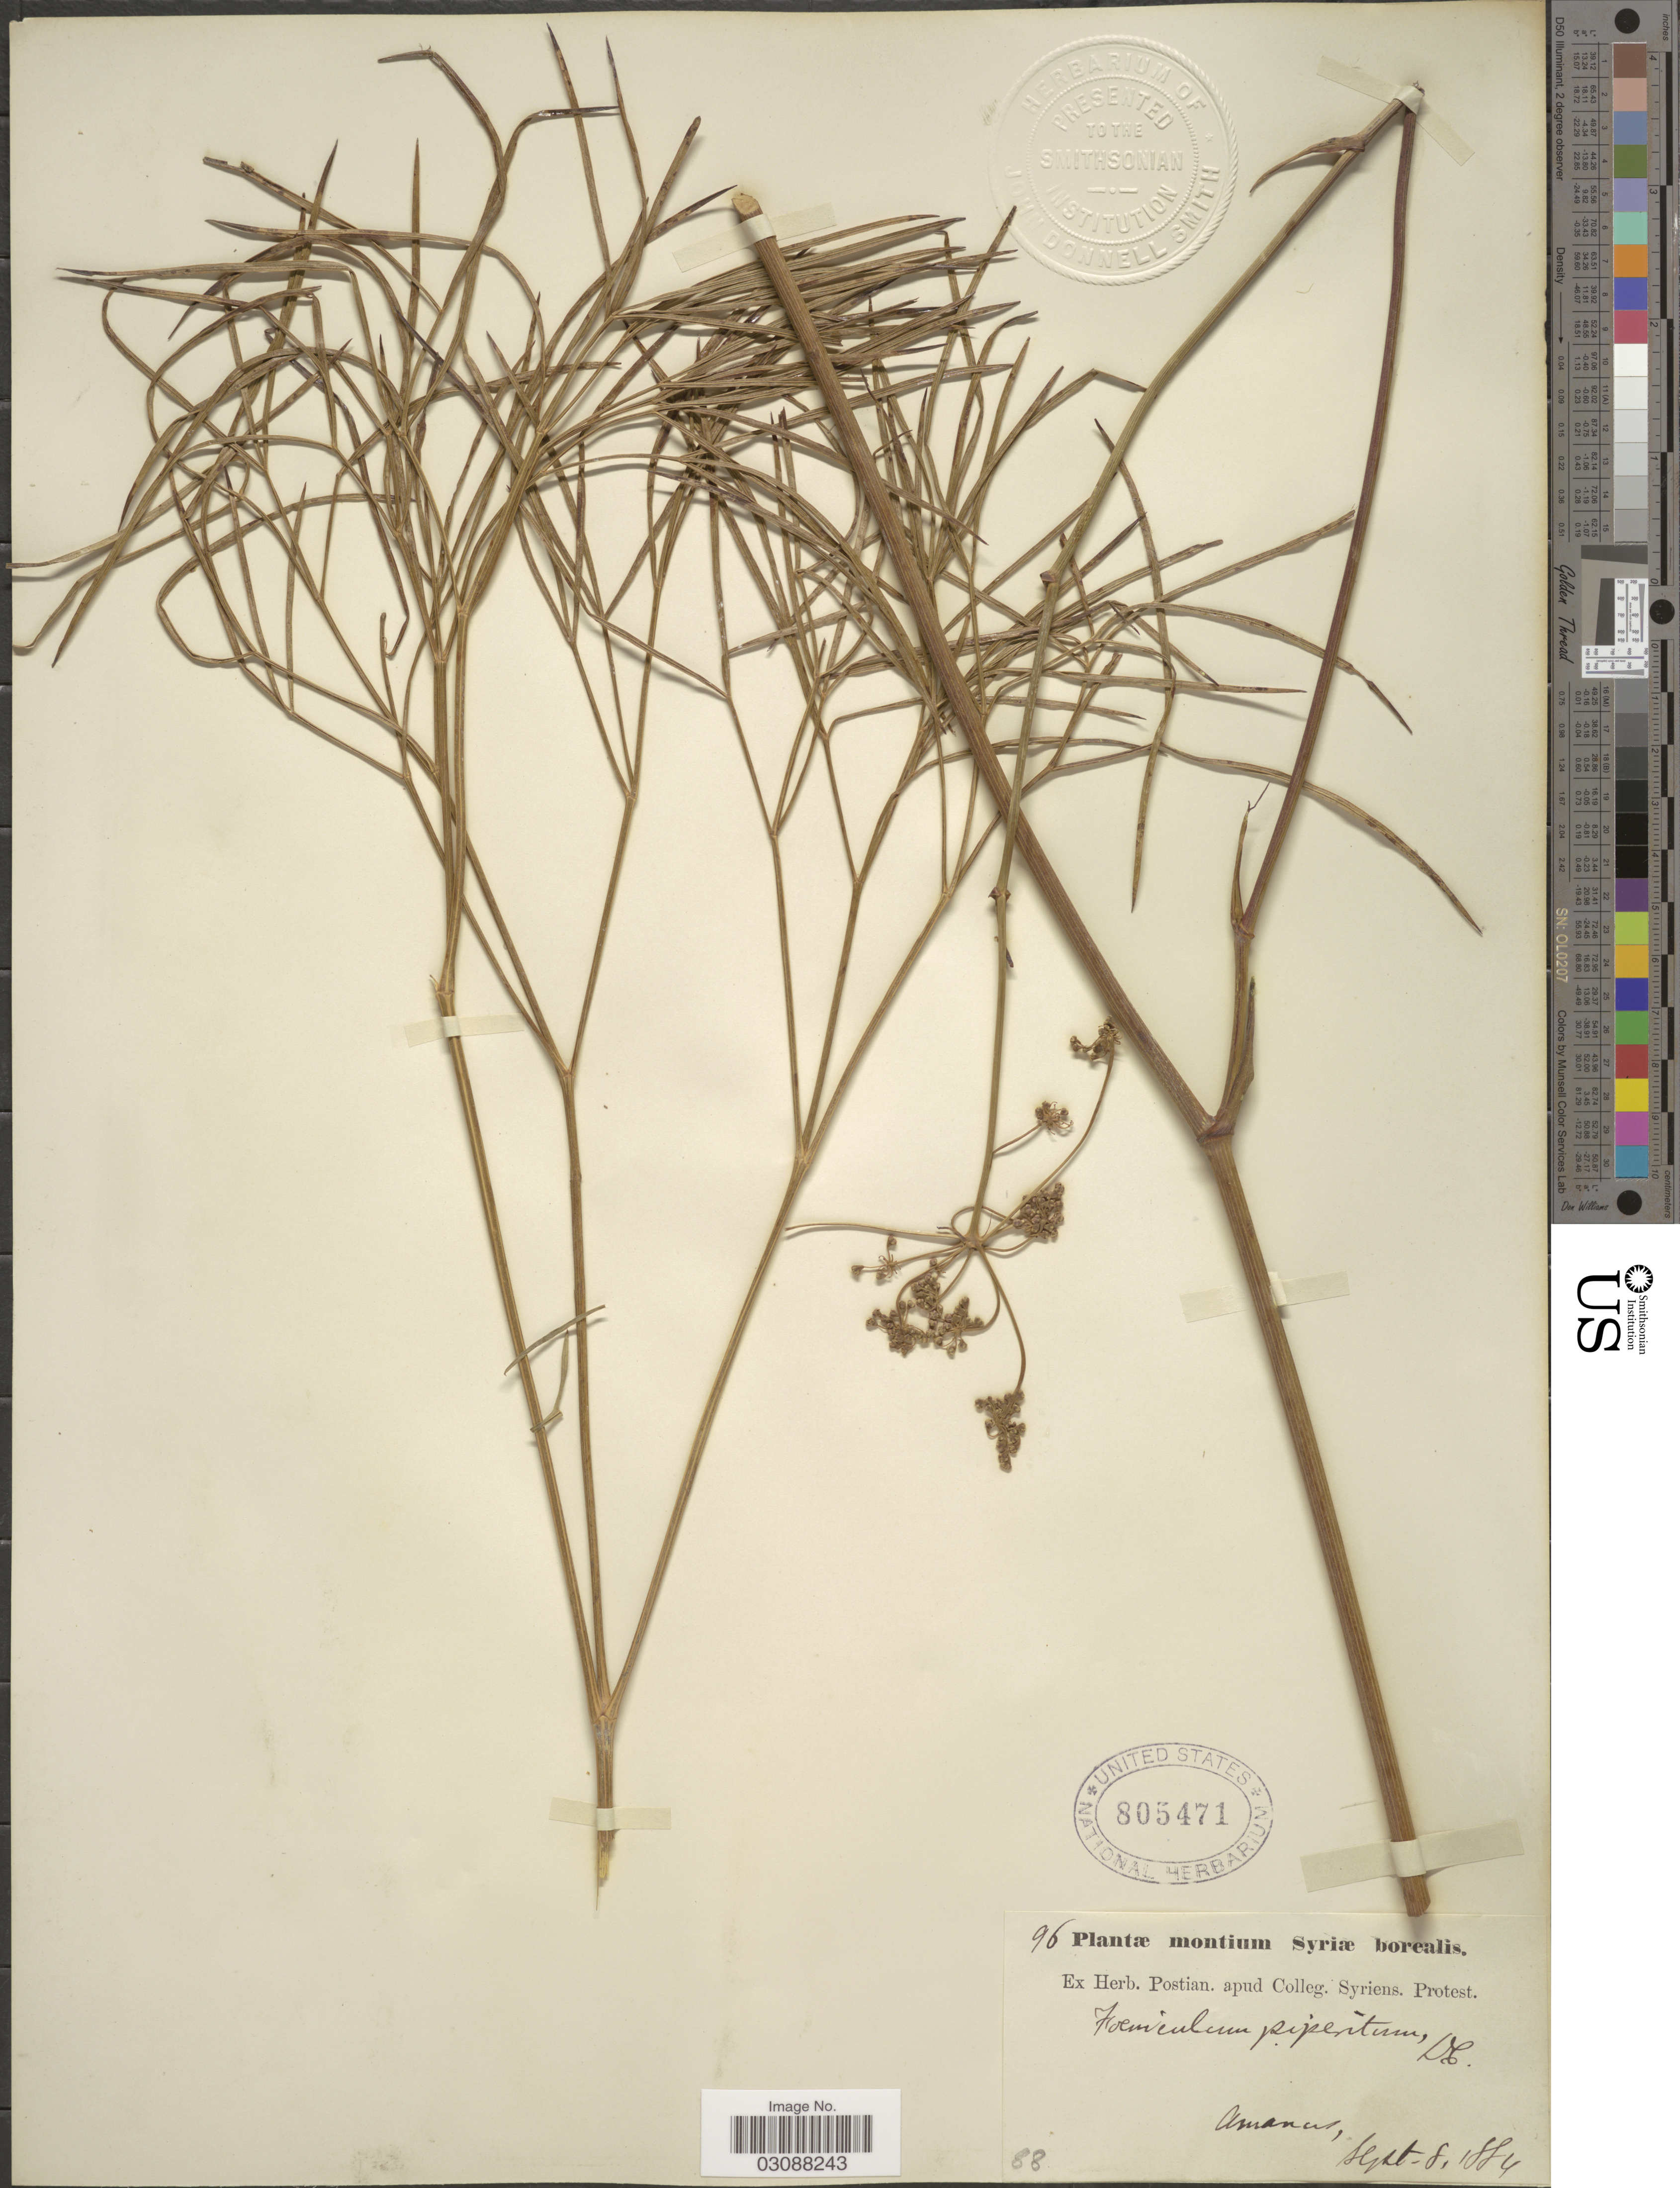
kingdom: Plantae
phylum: Tracheophyta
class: Magnoliopsida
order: Apiales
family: Apiaceae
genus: Foeniculum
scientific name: Foeniculum vulgare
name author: Mill.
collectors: ex herb. Postian. apud Colleg. Syriens. Protest. USE "Fannie P. A. Shepard" (10308853) AS PRIMARY COLLECTOR INSTEAD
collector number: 96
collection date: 1884-09-08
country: Syria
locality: Montium Syriæ borealis. Amanus.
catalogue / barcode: US 805471